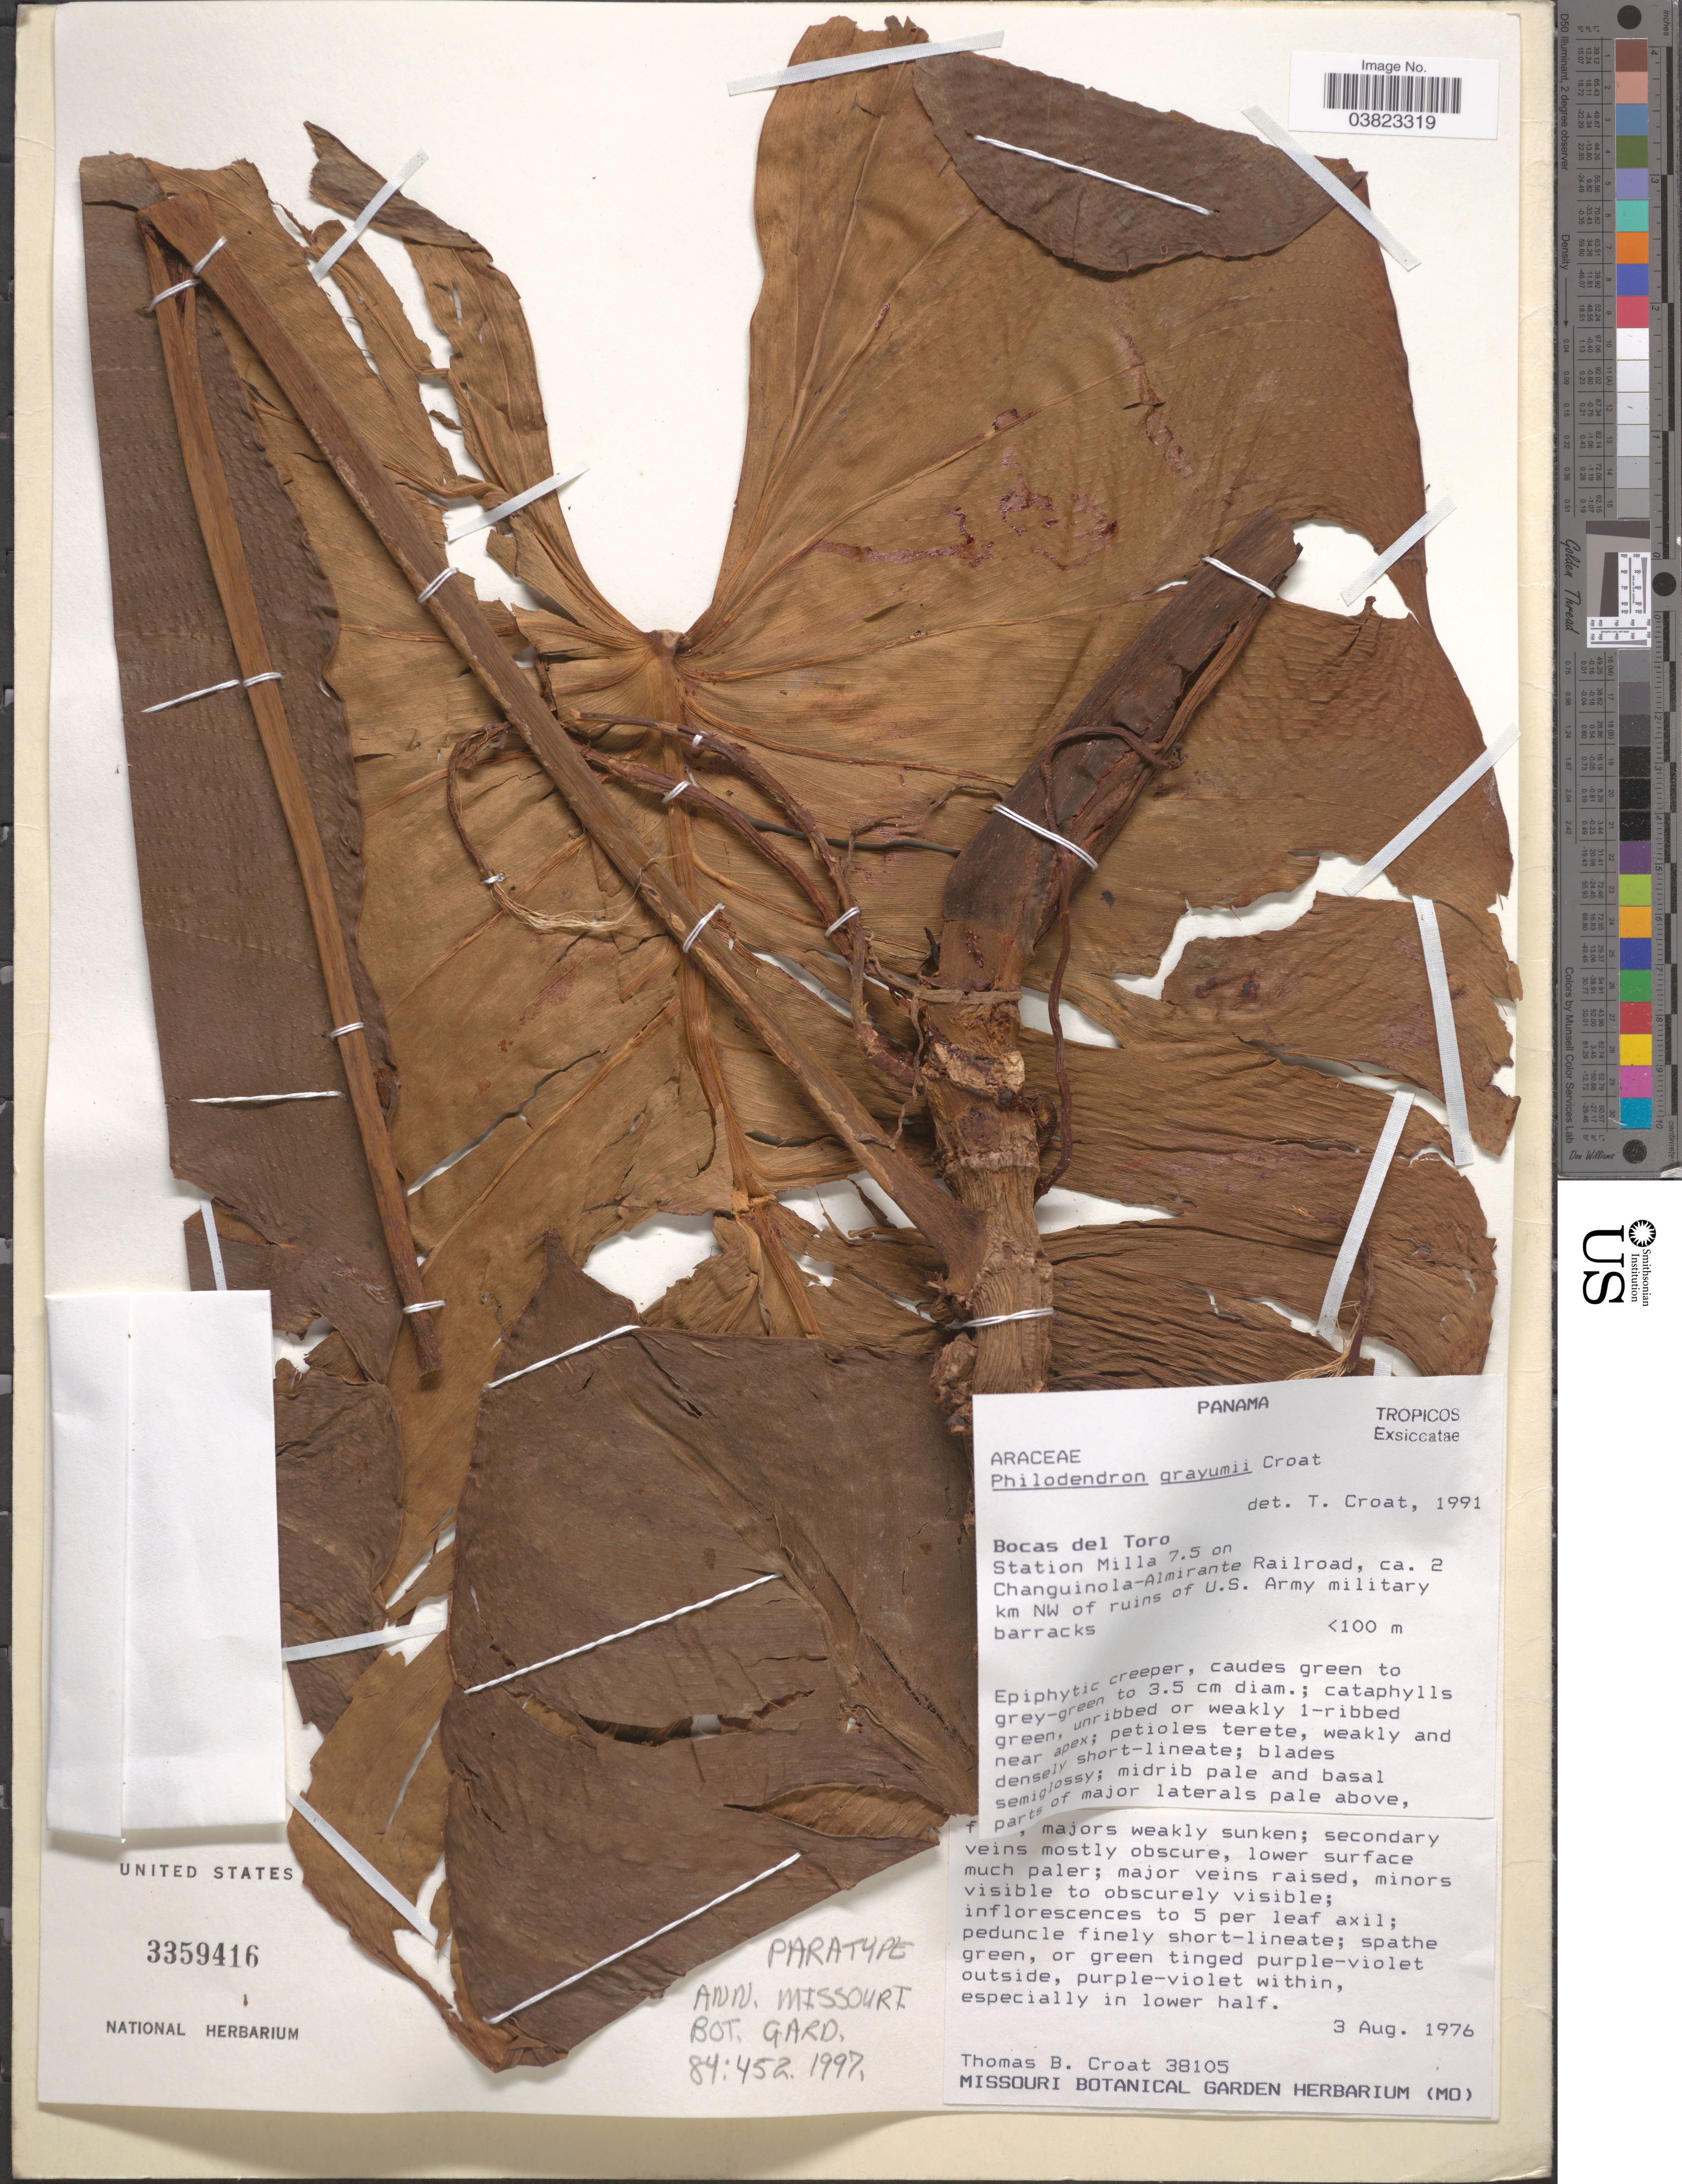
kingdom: Plantae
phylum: Tracheophyta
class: Liliopsida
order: Alismatales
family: Araceae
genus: Philodendron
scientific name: Philodendron grayumii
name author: Croat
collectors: T. B. Croat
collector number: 38105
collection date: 1976-08-03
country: Panama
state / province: Bocas del Toro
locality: Station Milla 7.5 on Changuinola-Almirante Railroad, ca. 2 km NW of ruins of U.S. Army military barracks.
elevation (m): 100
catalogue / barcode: US 3359416